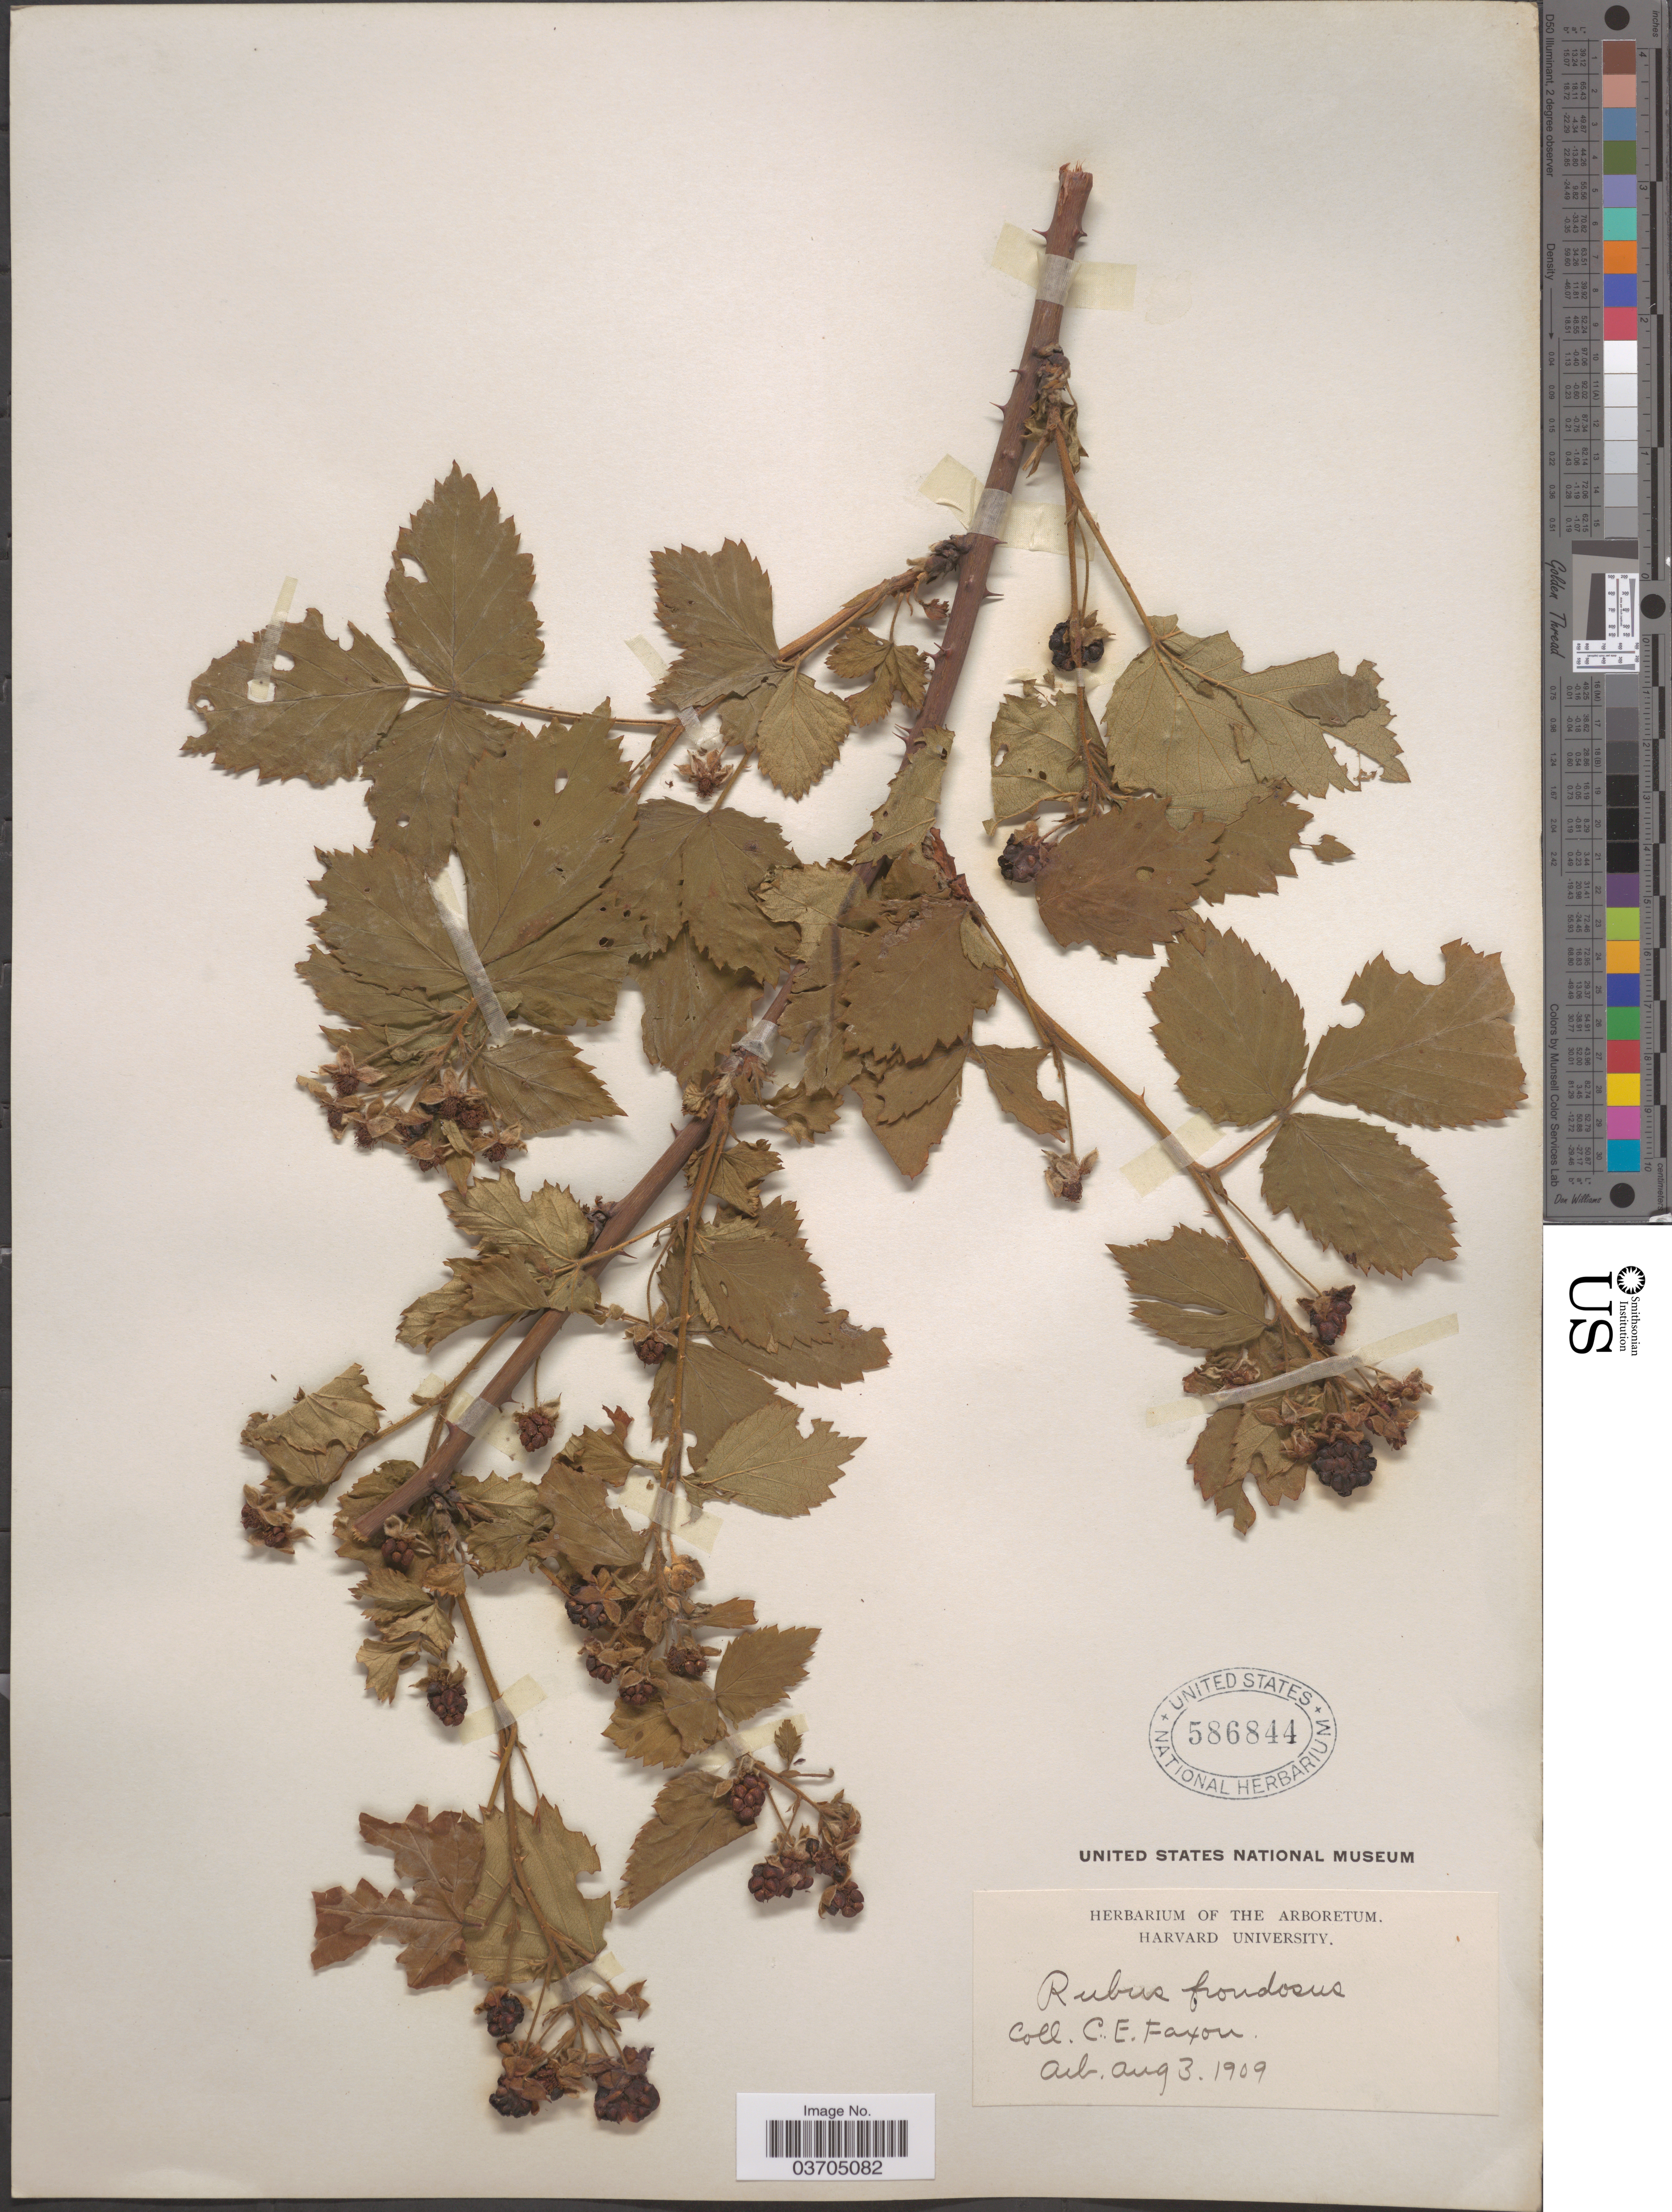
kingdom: Plantae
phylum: Tracheophyta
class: Magnoliopsida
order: Rosales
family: Rosaceae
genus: Rubus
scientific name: Rubus frondosus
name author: Bigelow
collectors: C. Faxon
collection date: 1909-08-03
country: United States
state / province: Massachusetts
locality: Arb.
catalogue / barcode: US 586844